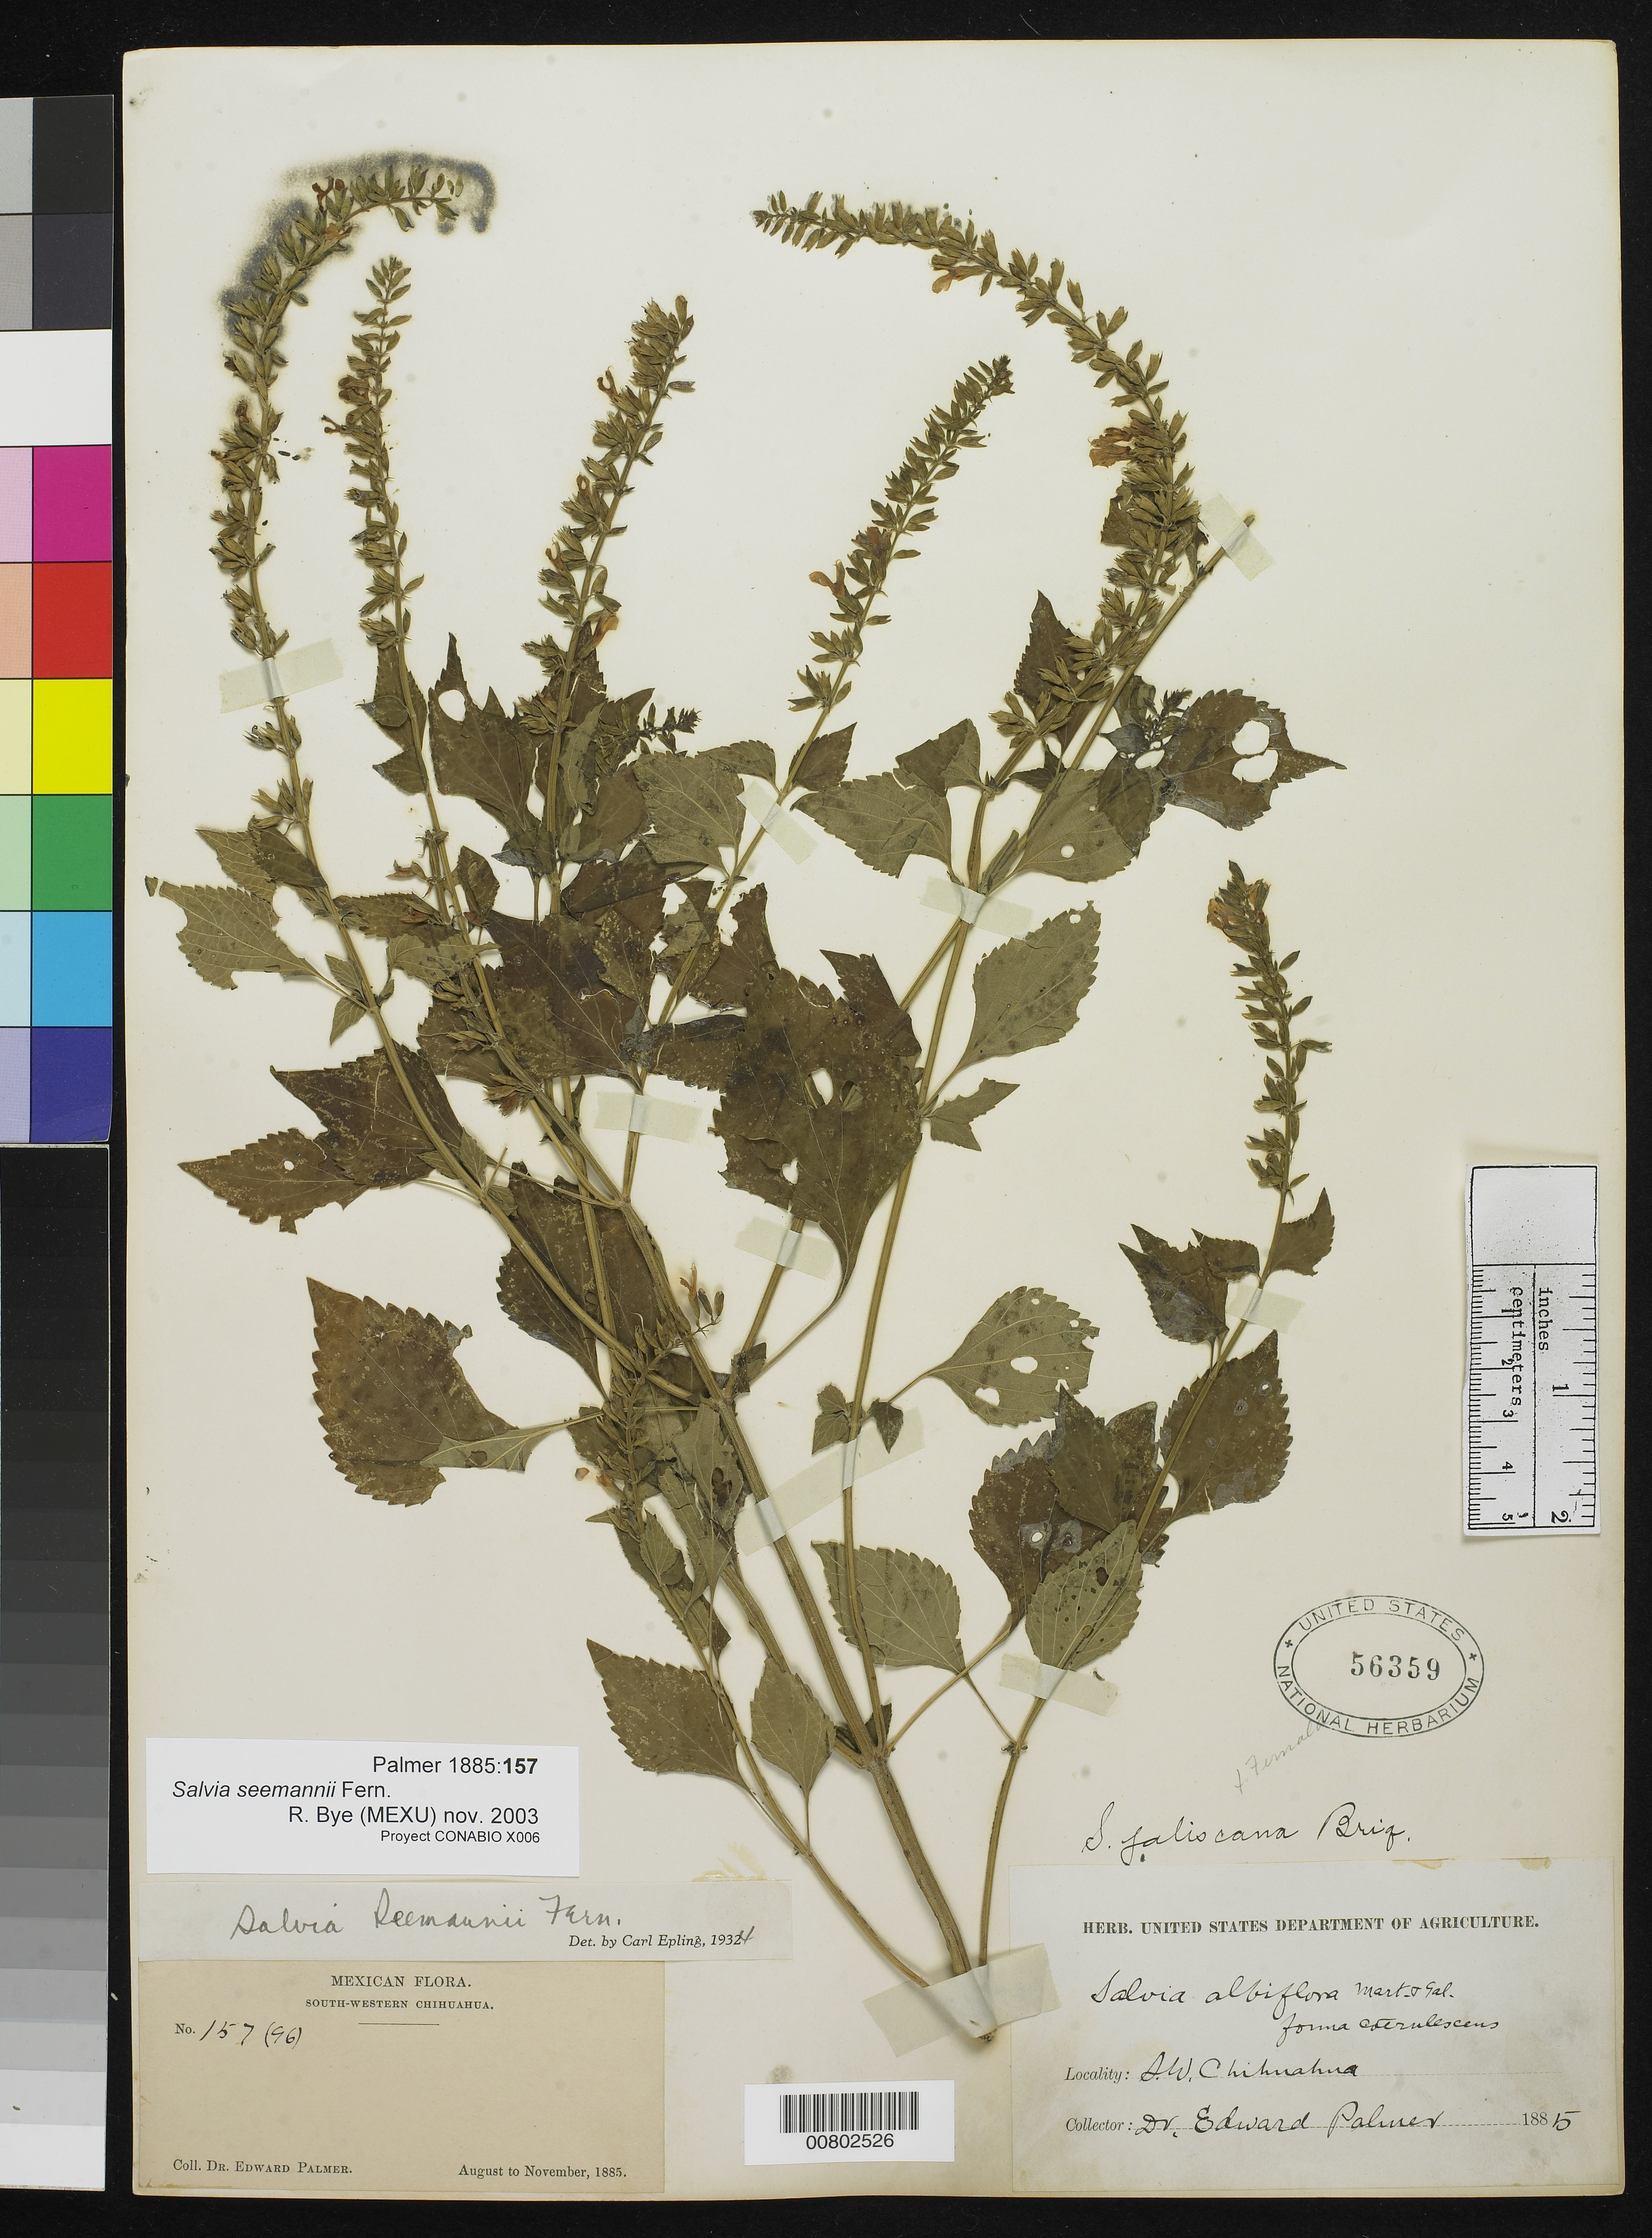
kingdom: Plantae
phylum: Tracheophyta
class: Magnoliopsida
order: Lamiales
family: Lamiaceae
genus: Salvia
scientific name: Salvia albiflora f. caerulescens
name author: A. Gray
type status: Isosyntype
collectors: E. Palmer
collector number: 157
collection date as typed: Aug 1885 to -- Nov 1885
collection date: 1885-08/1885-11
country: Mexico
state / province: Chihuahua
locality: SW Chihuahua.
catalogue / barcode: US 56359